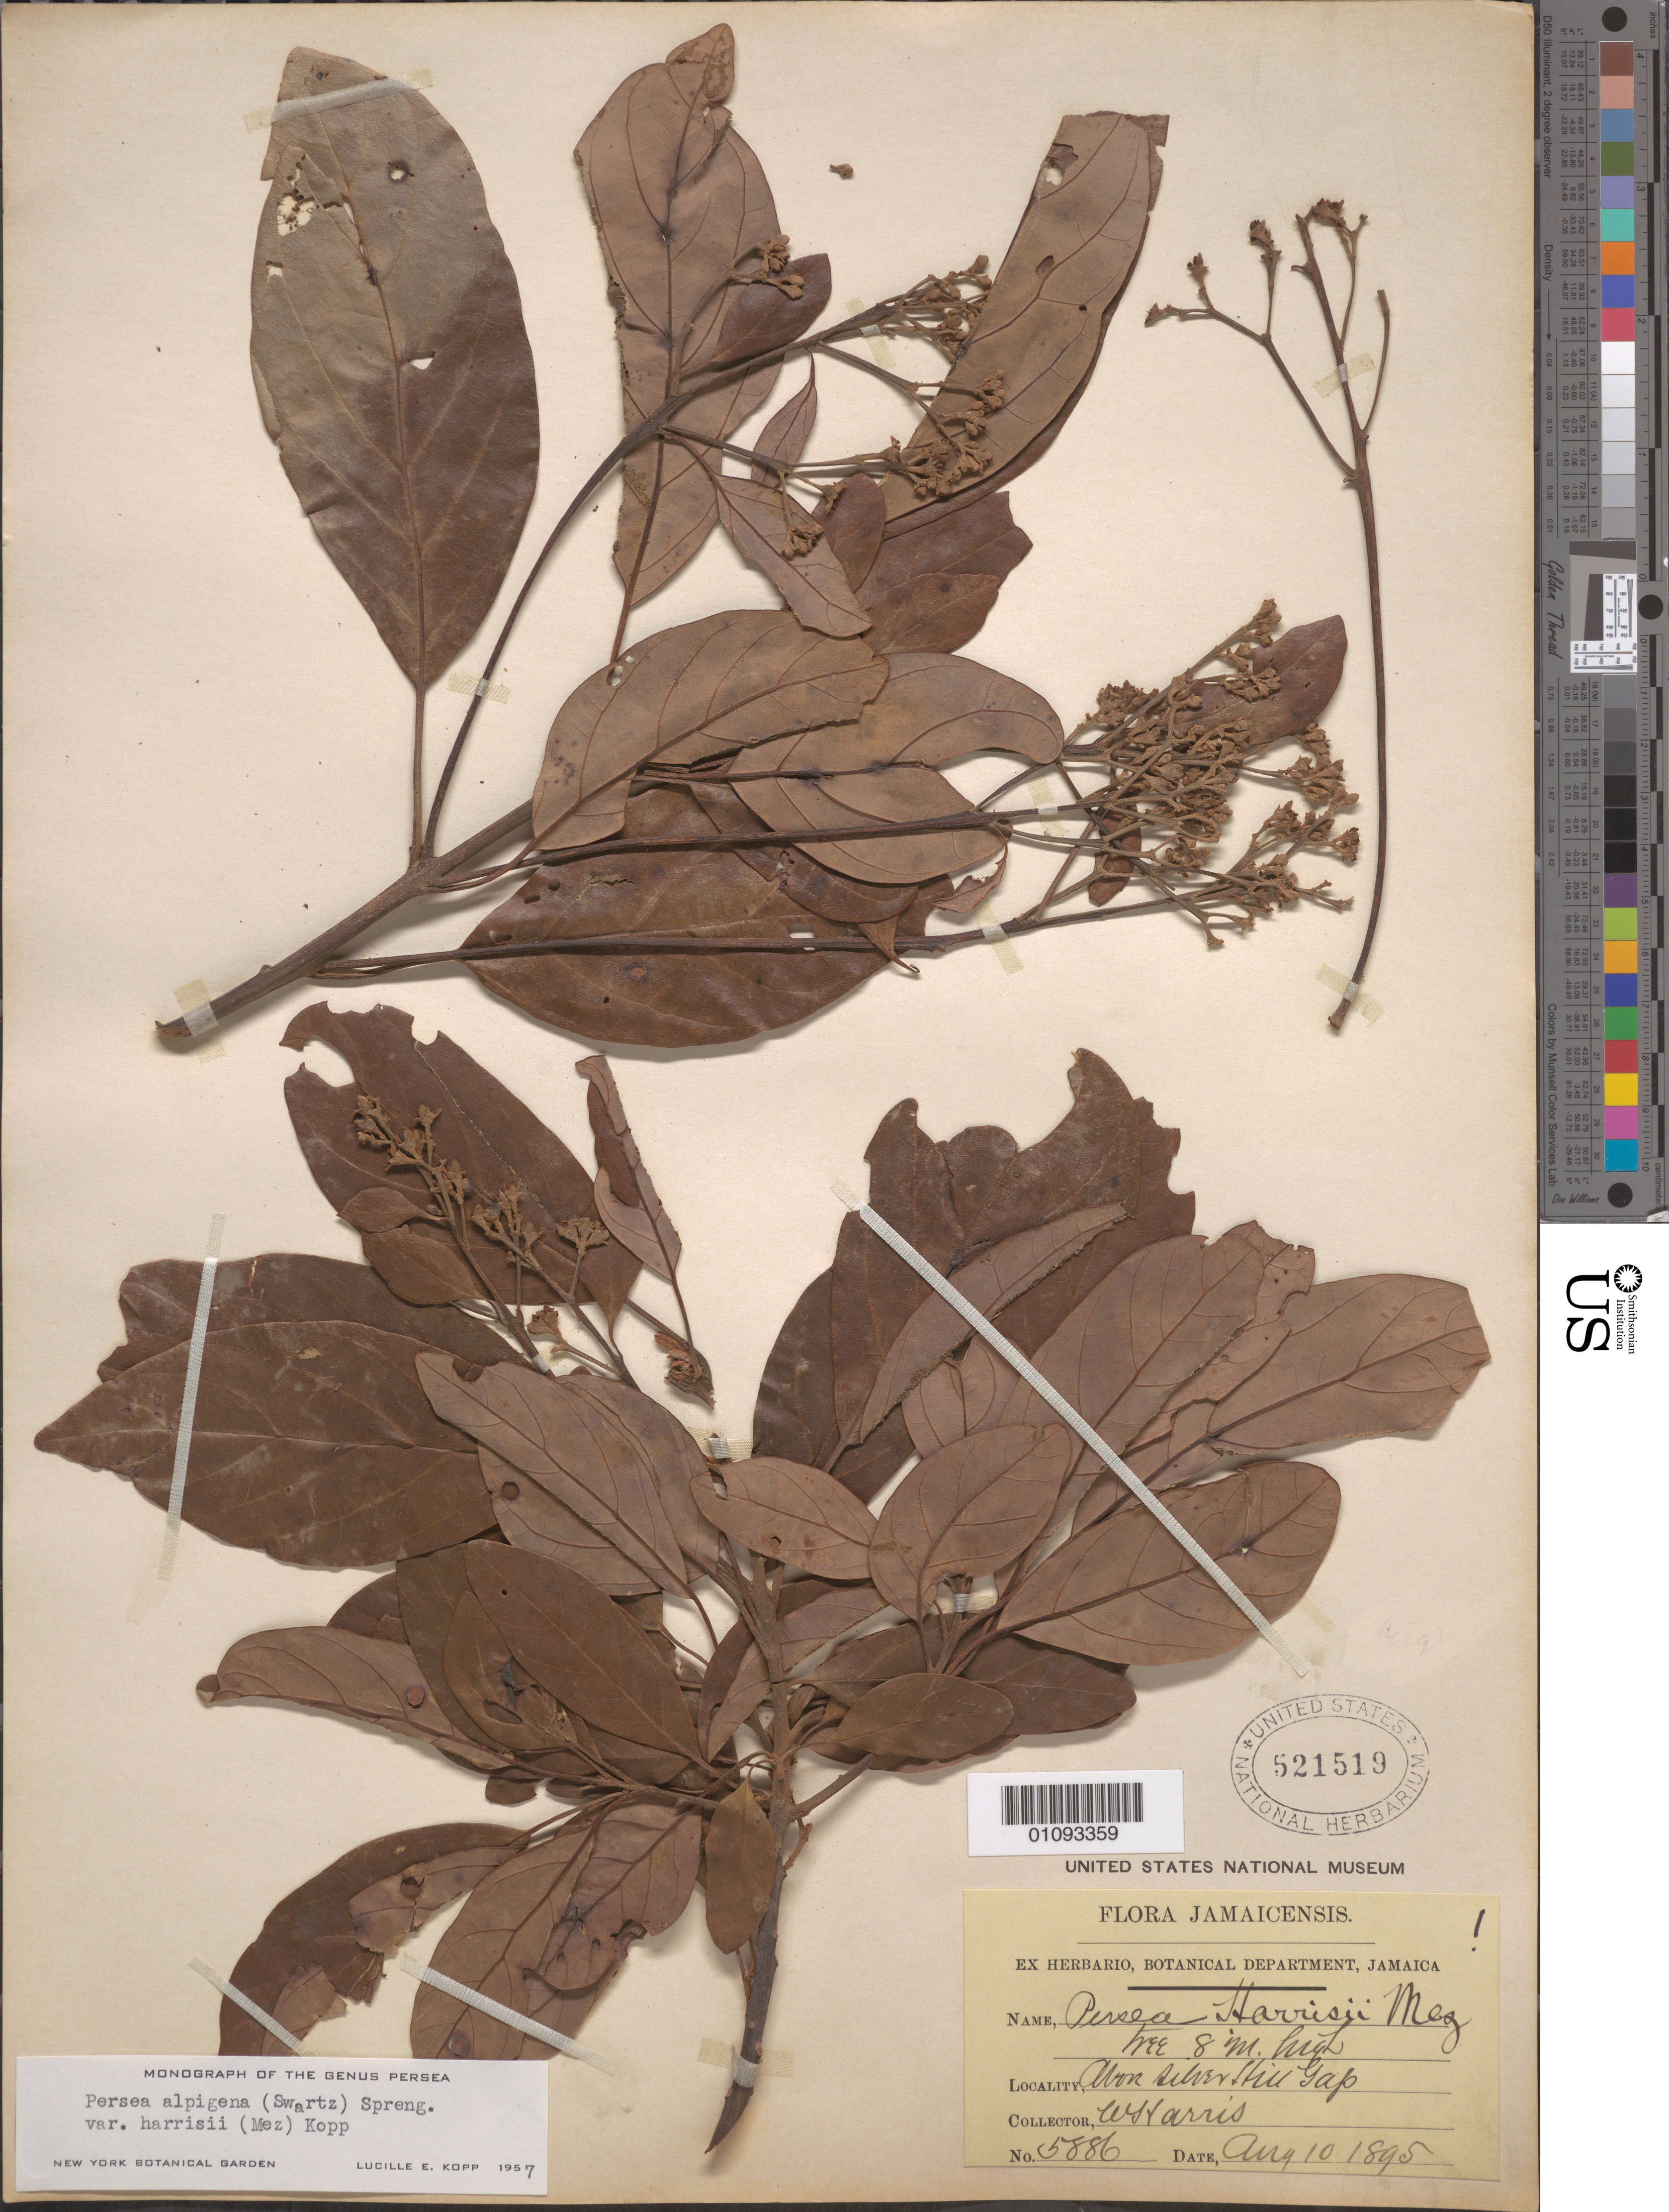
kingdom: Plantae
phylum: Tracheophyta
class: Magnoliopsida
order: Laurales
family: Lauraceae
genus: Persea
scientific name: Persea alpigena var. harrisii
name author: (Mez) L.E. Kopp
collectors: W. Harris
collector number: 5886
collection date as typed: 10 Apr 1895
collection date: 1895-04-10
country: Jamaica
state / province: Saint Andrew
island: Jamaica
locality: Above Silver Hill Gap.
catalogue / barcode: US 521519